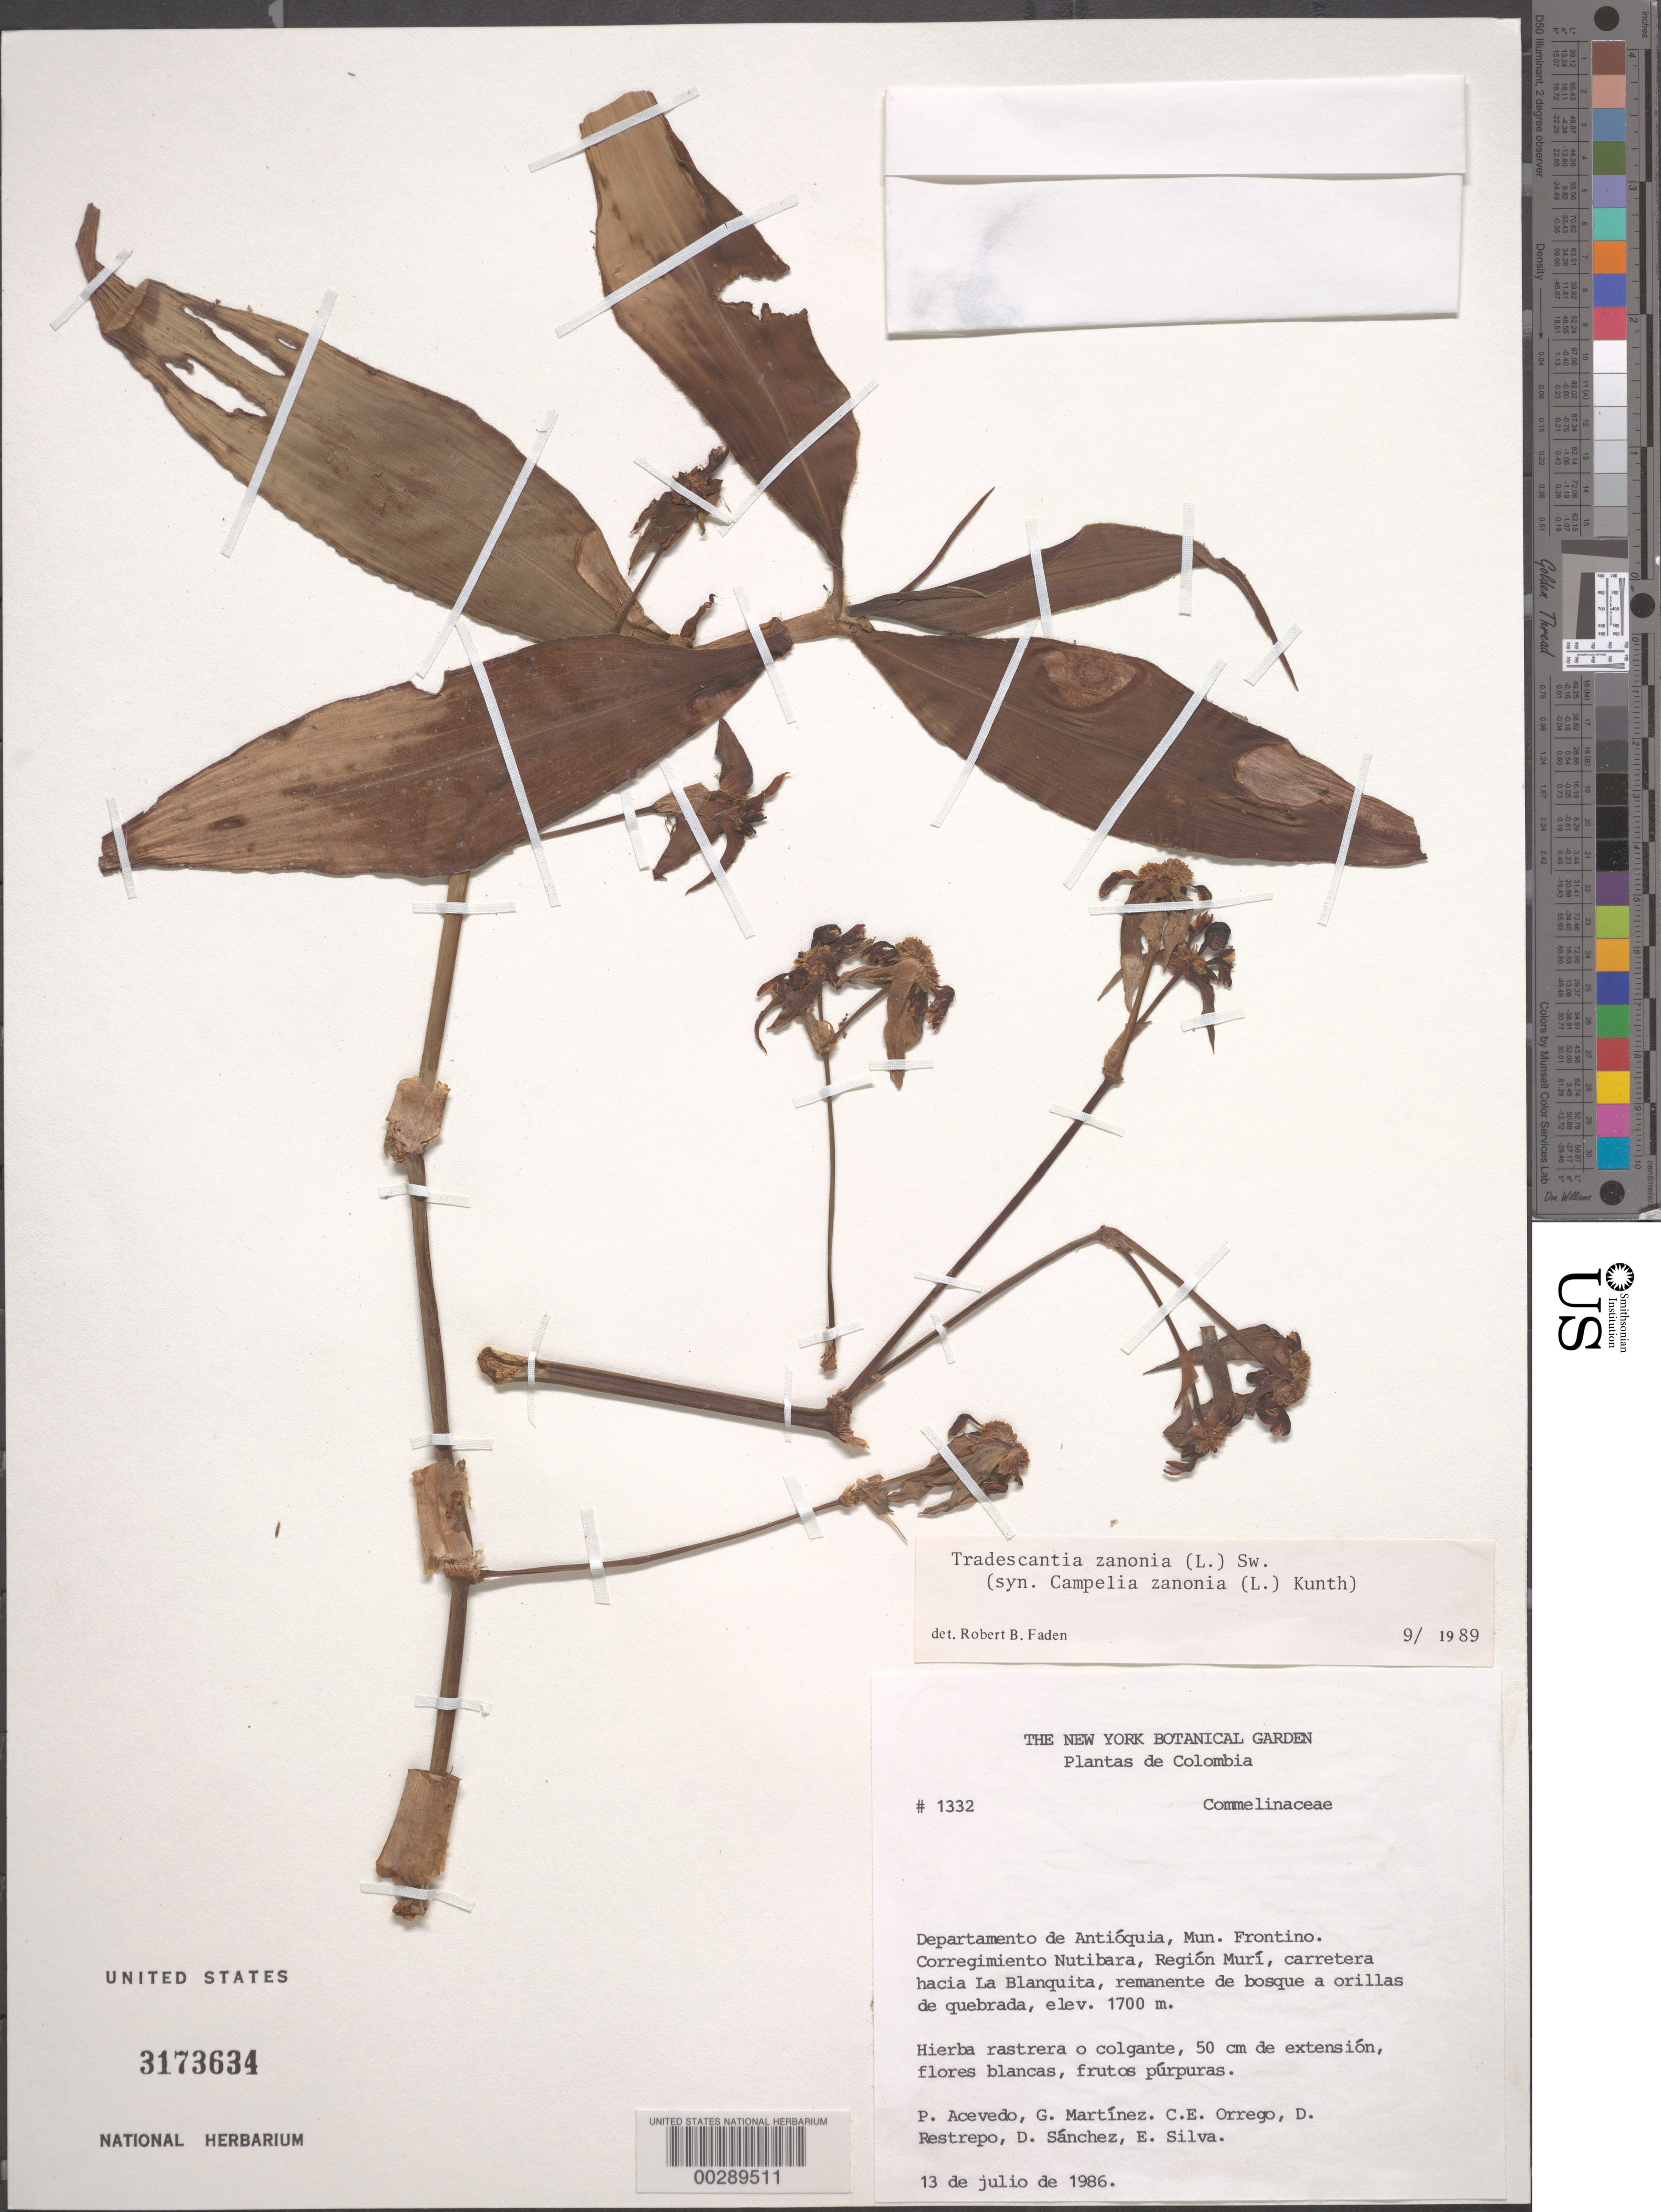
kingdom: Plantae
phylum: Tracheophyta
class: Liliopsida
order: Commelinales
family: Commelinaceae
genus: Tradescantia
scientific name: Tradescantia zanonia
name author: (L.) Sw.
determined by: Faden, Robert B., (US), Smithsonian Institution - National Museum of Natural History (UNITED STATES)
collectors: P. Acevedo-Rodr., G. Martínez, C. Orrego, D. Restrepo & D. Sanchez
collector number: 1332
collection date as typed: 13 Jul 1986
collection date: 1986-07-13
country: Colombia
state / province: Antioquia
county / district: Frontino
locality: Muri region, road to la Blanquita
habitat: Remanente de bosque en area de pastoreo, a orillas de quebrada.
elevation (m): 1700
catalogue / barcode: US 3173634